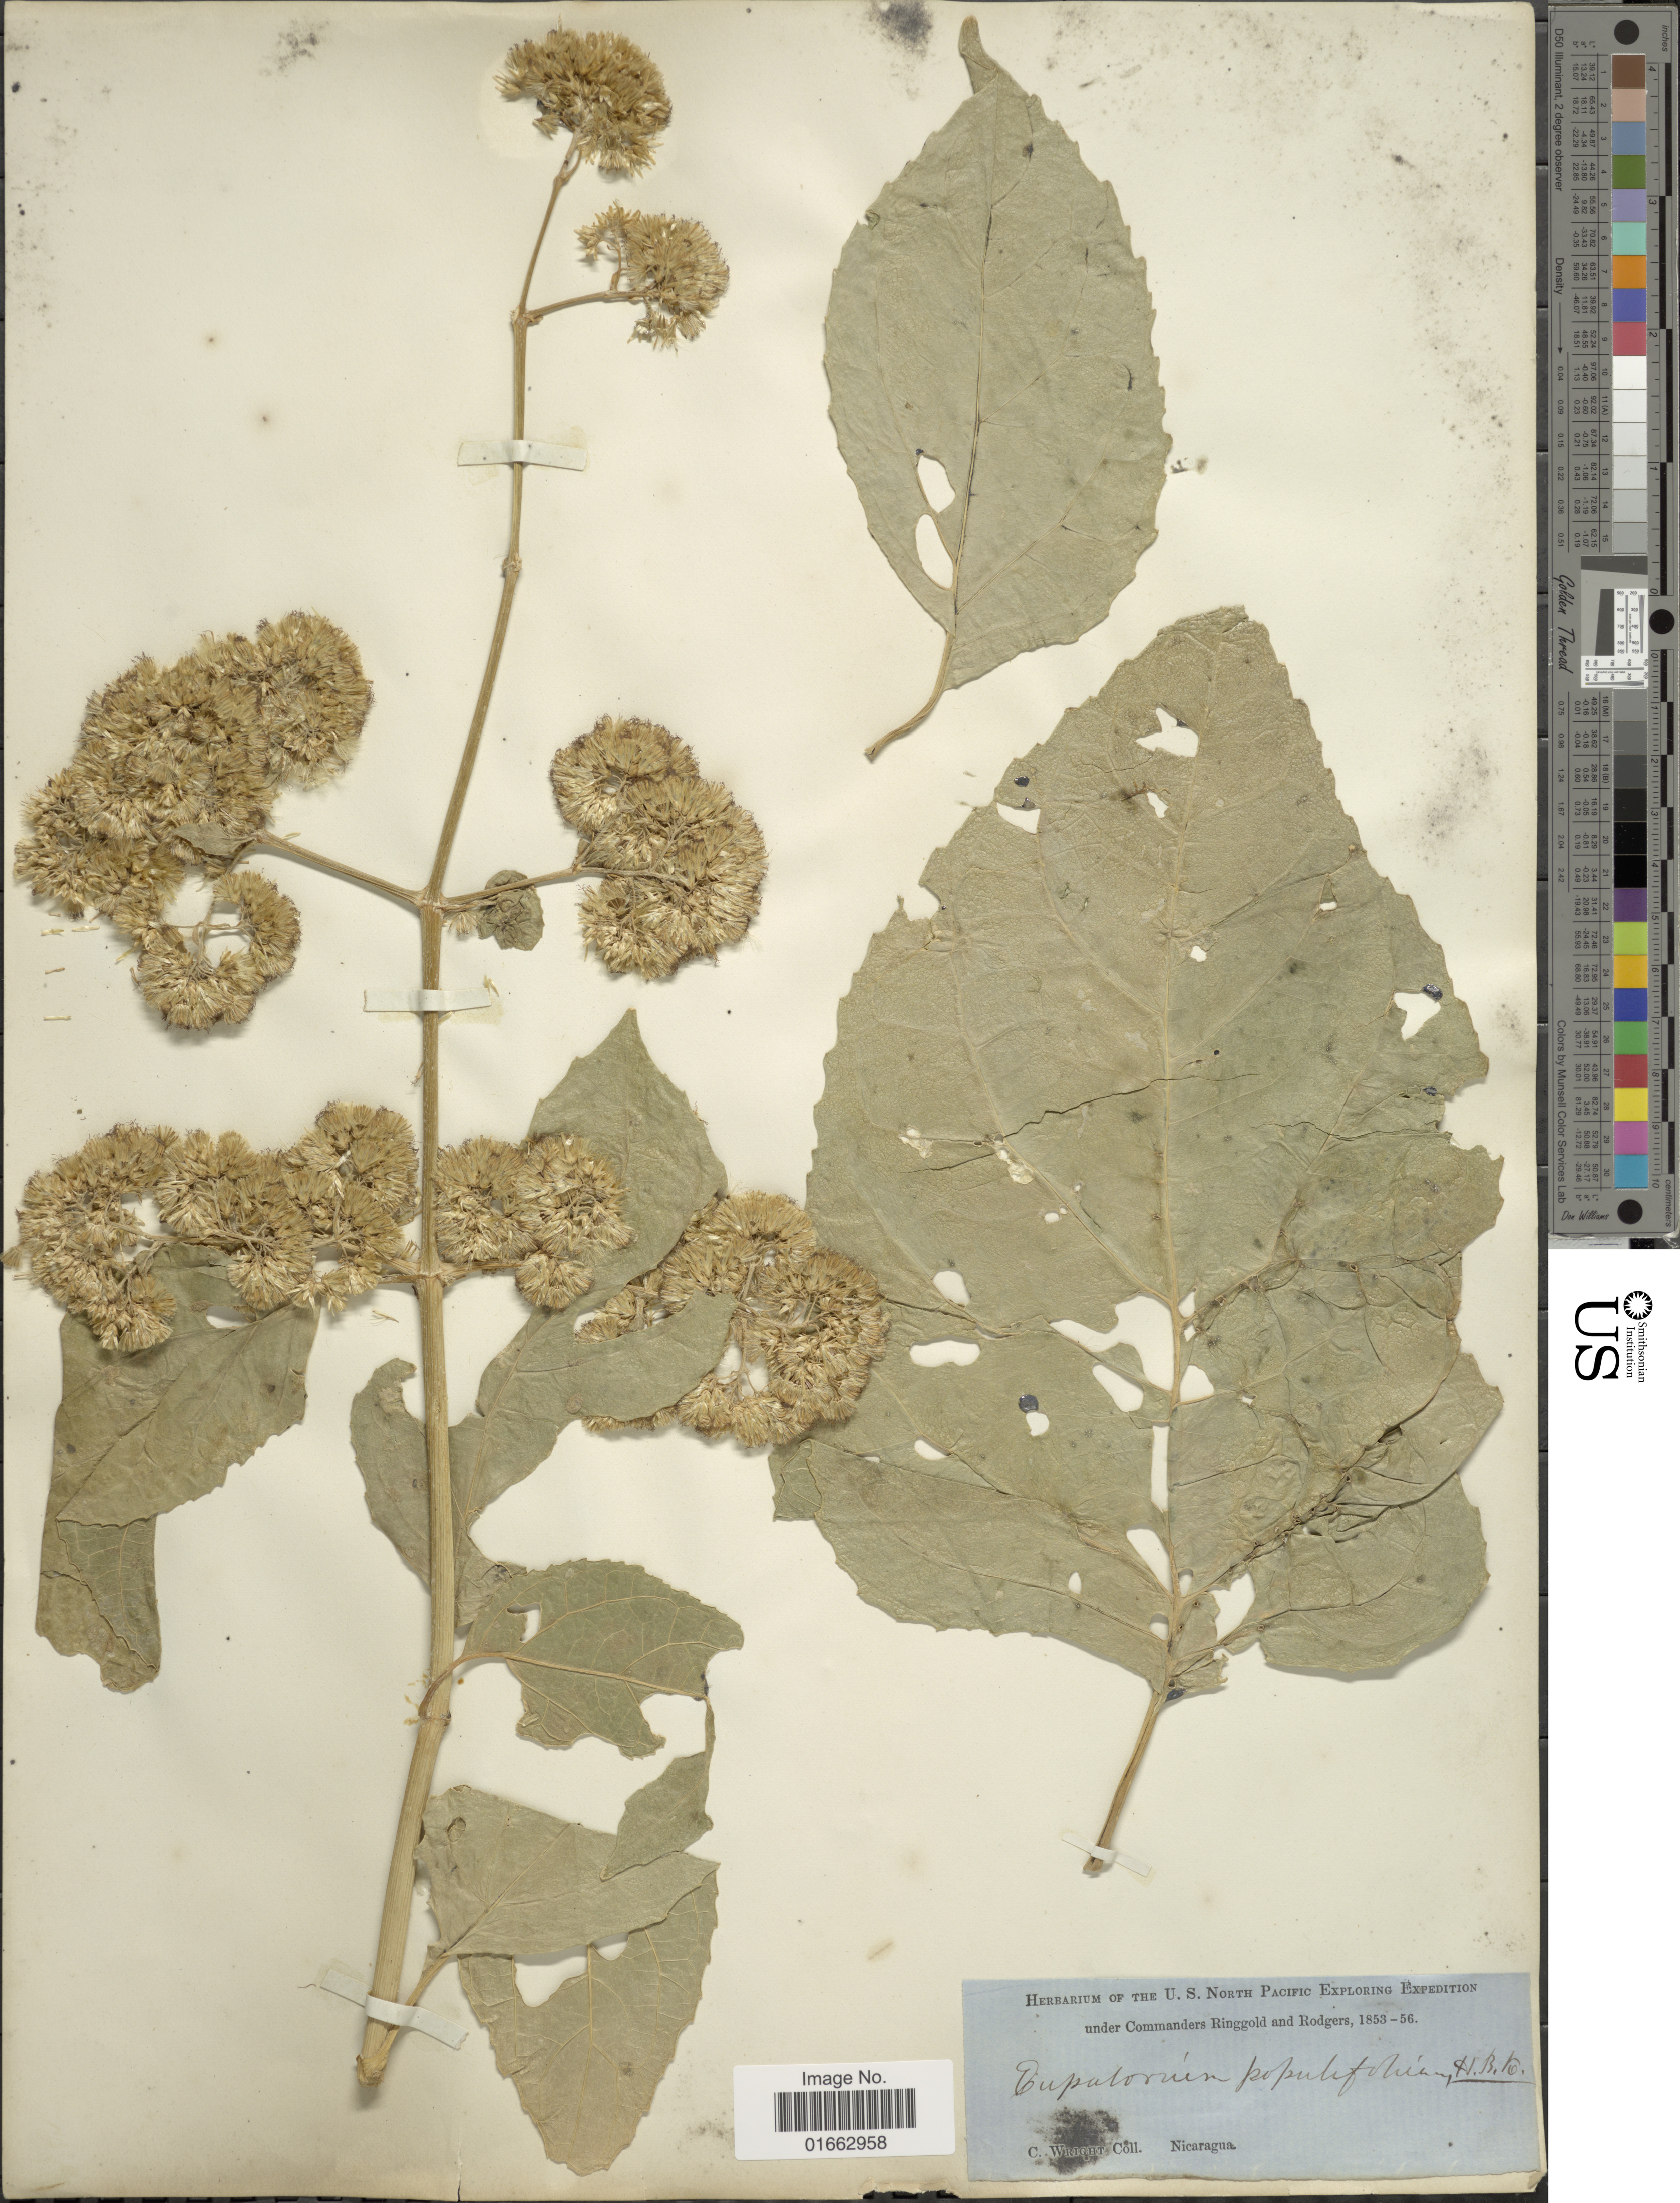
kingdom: Plantae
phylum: Tracheophyta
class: Magnoliopsida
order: Asterales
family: Asteraceae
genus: Critonia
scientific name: Critonia morifolia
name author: (Mill.) R.M. King & H. Rob.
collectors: C. Wright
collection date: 1853/1856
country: Nicaragua